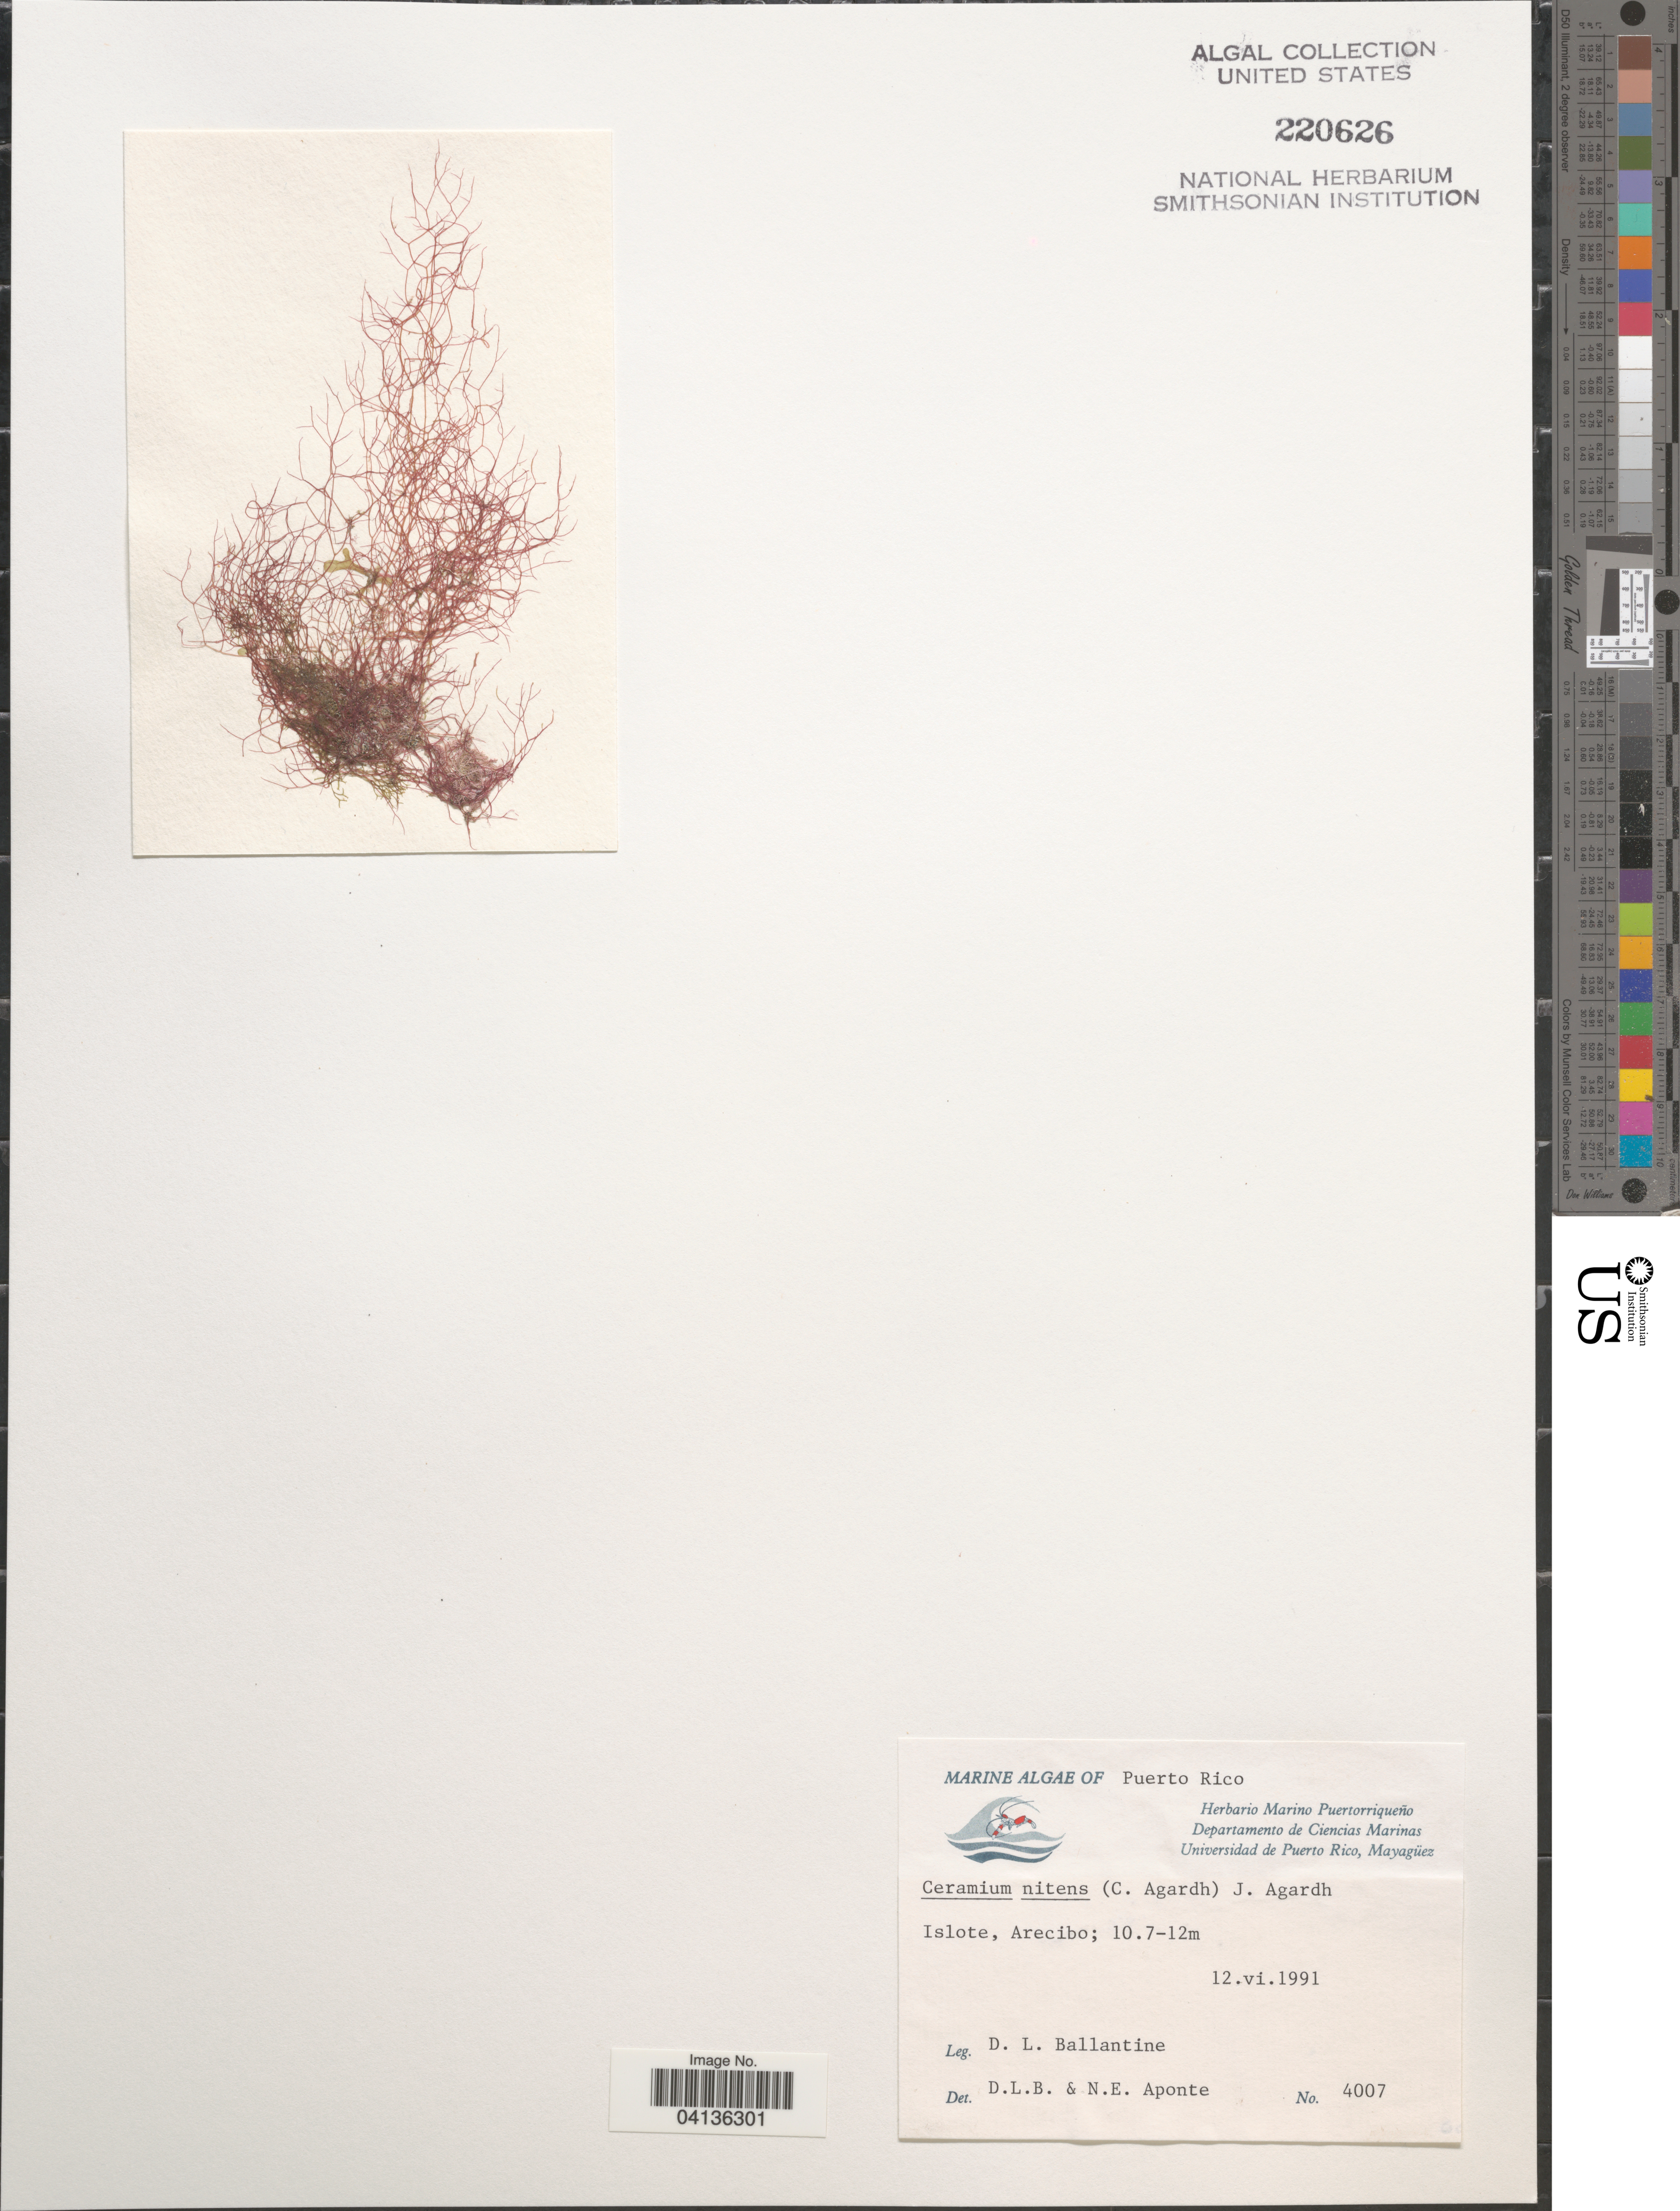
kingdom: Plantae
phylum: Rhodophyta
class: Florideophyceae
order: Ceramiales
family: Ceramiaceae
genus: Ceramium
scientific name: Ceramium nitens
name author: (C. Agardh) J. Agardh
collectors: D.L. Ballantine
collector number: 4007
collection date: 1991-06-12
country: Puerto Rico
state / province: Arecibo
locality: Islote.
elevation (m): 10.7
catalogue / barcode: US 220626